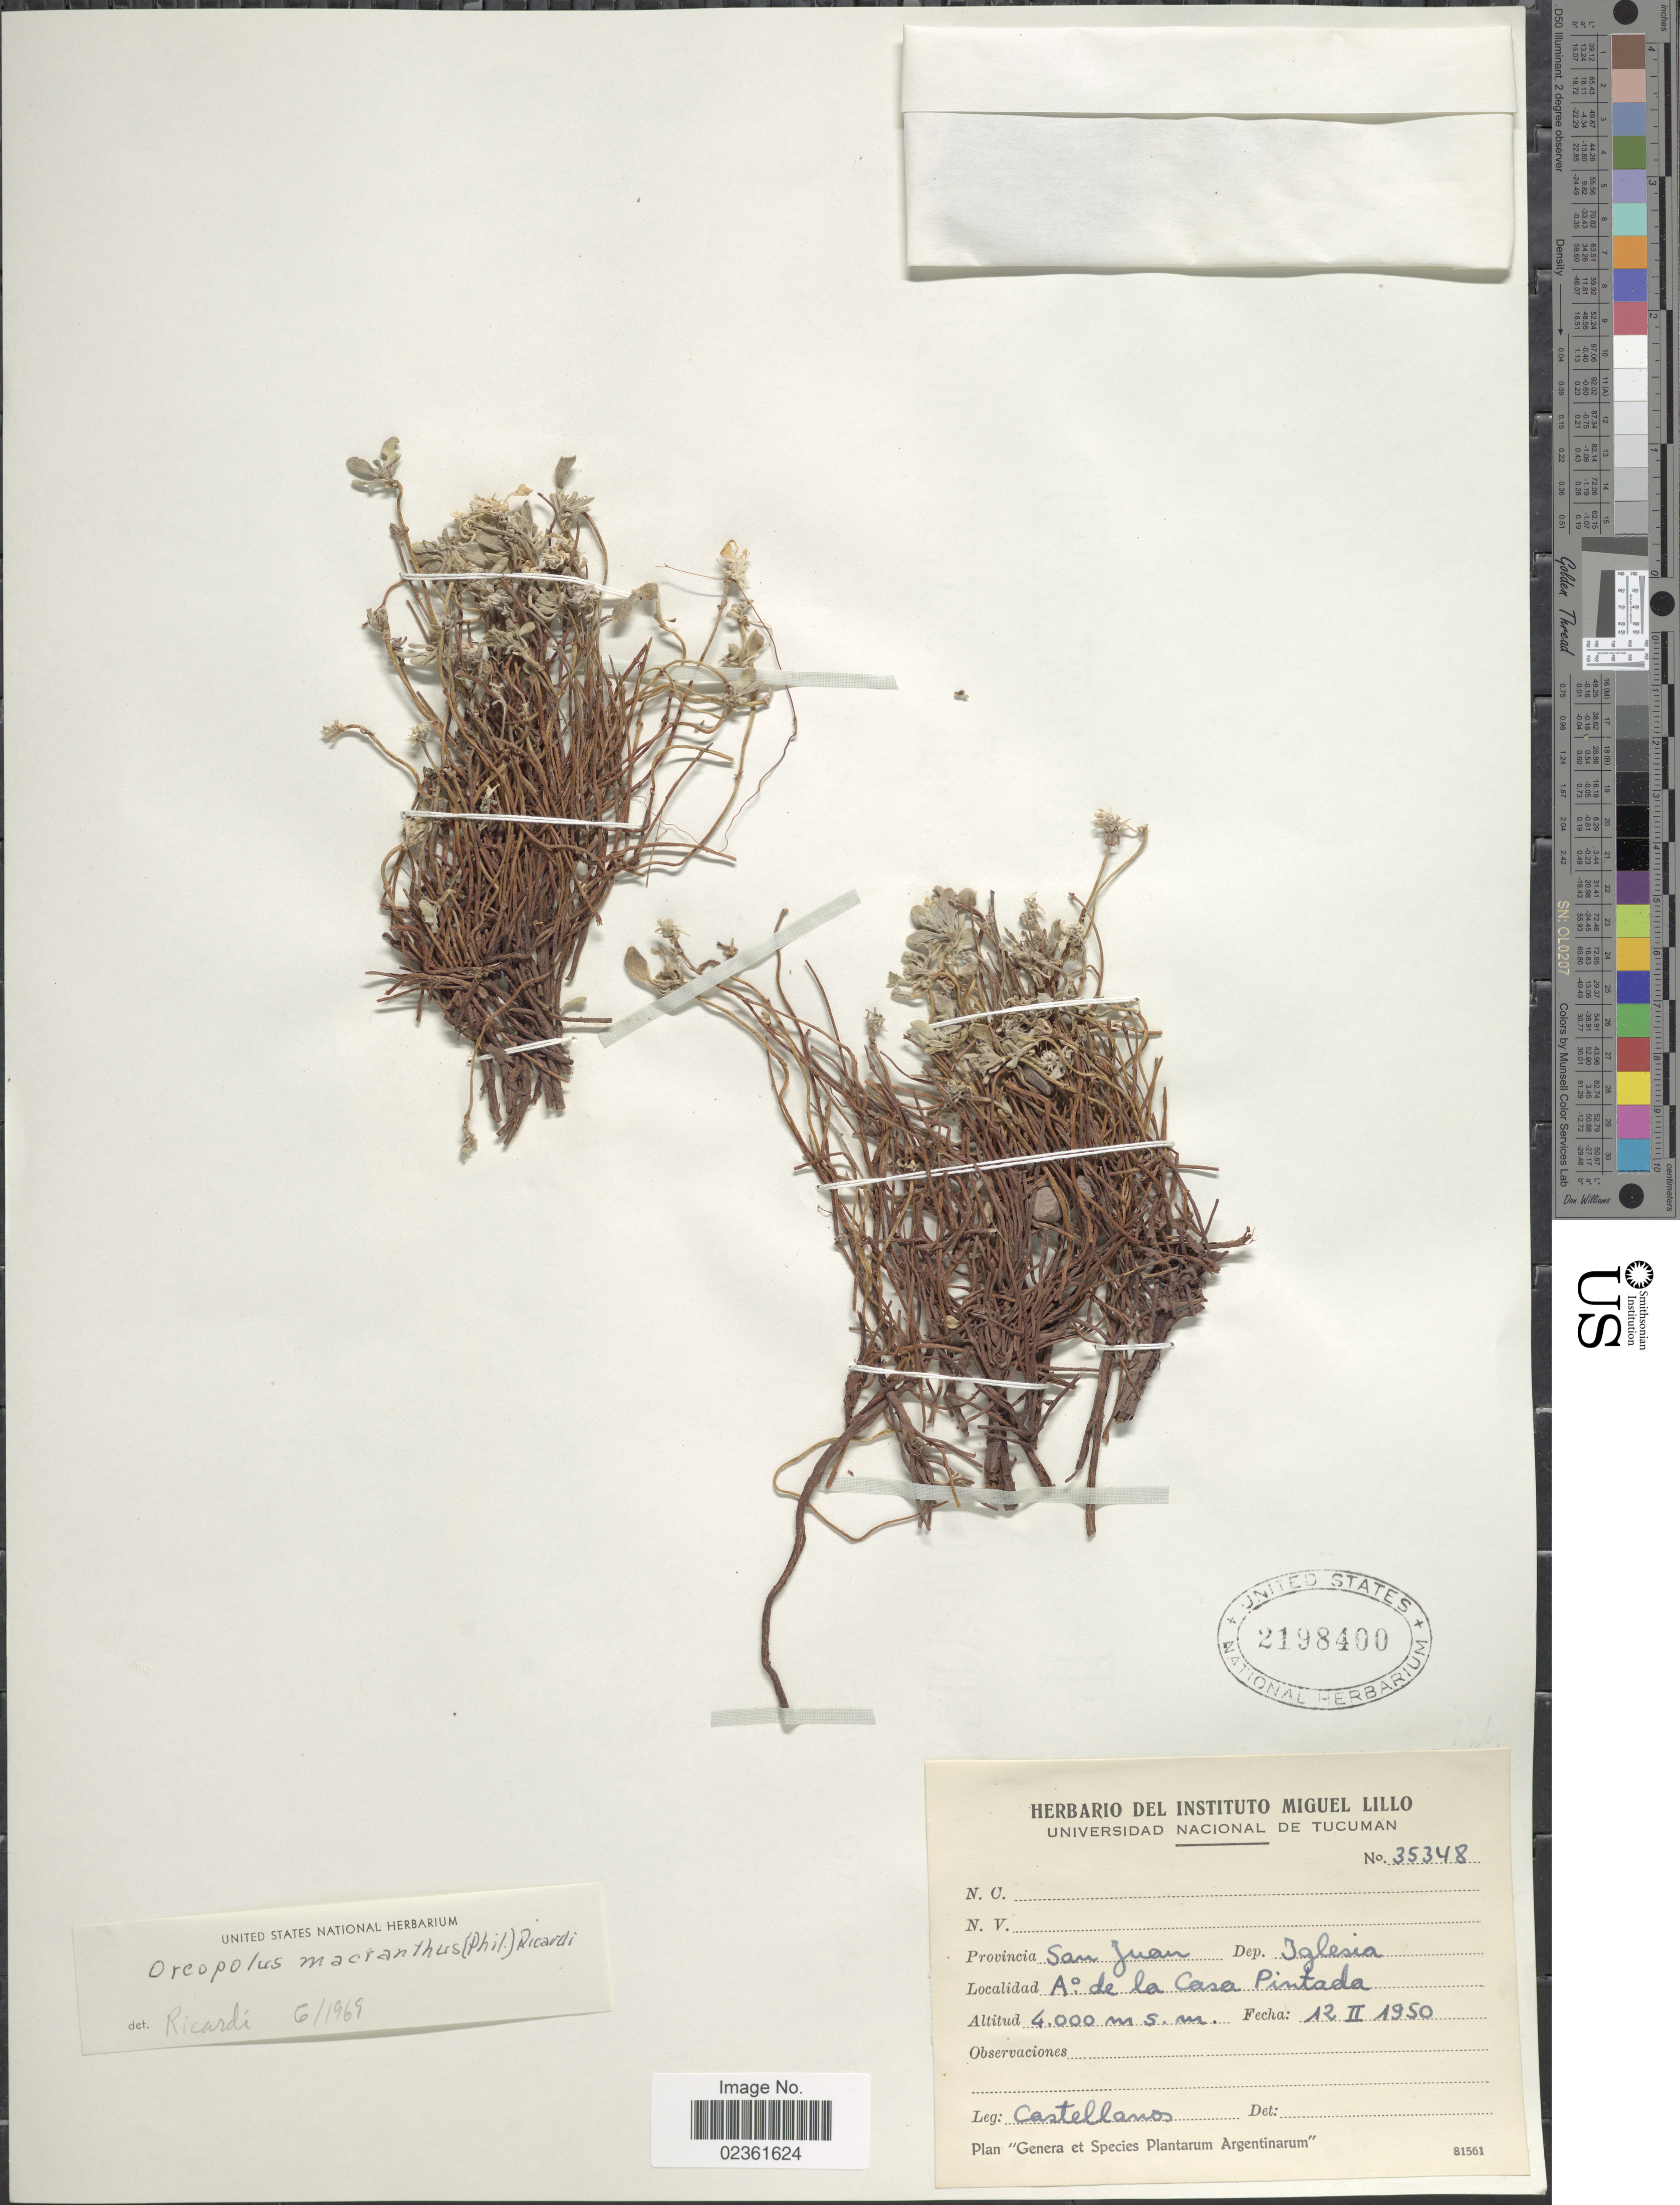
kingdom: Plantae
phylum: Tracheophyta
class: Magnoliopsida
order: Gentianales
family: Rubiaceae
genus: Cruckshanksia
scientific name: Cruckshanksia macrantha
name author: Phil.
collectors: -- Castellanos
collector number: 35348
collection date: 1950-02-12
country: Argentina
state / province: San Juan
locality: Dep. Iglesia, A°. de la Casa Pintada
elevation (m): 4000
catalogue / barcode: US 2198400